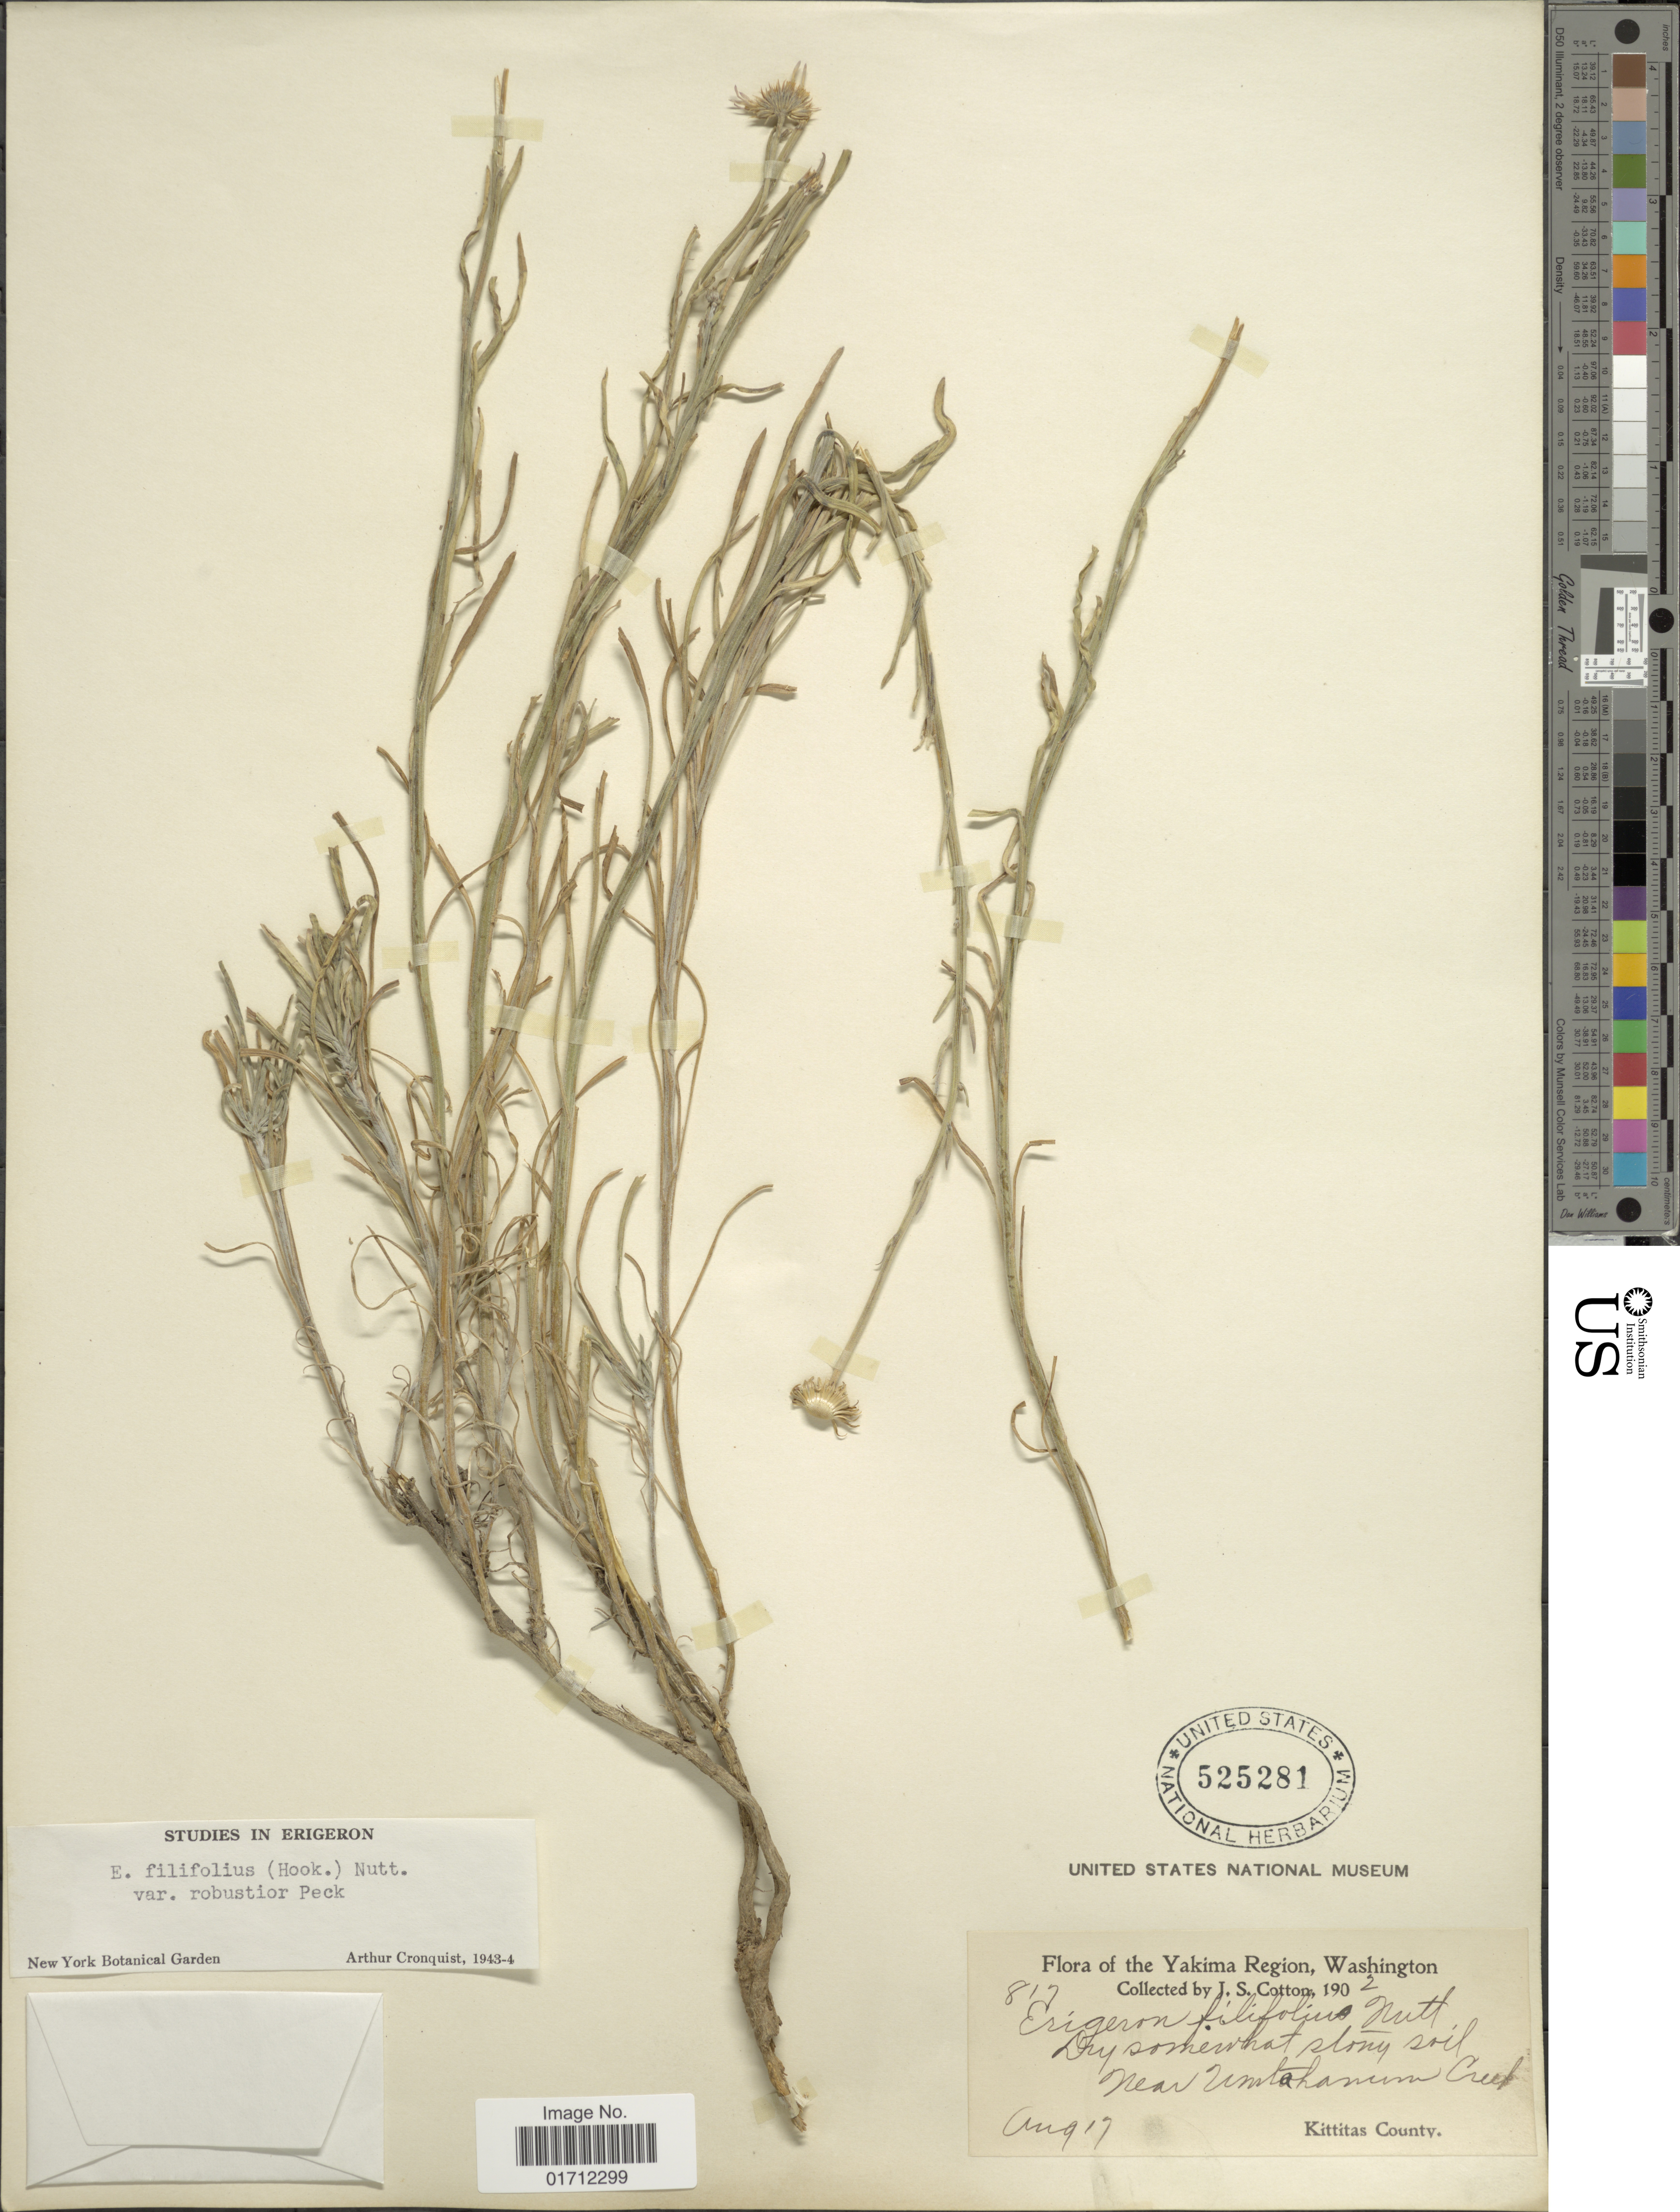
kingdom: Plantae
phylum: Tracheophyta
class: Magnoliopsida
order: Asterales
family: Asteraceae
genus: Erigeron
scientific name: Erigeron filifolius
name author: (Hook.) Nutt.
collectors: J. S. Cotton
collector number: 817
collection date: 1902-08-17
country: United States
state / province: Washington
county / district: Yakima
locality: The Yakima Region, near Umtanum Creek.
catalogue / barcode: US 525281